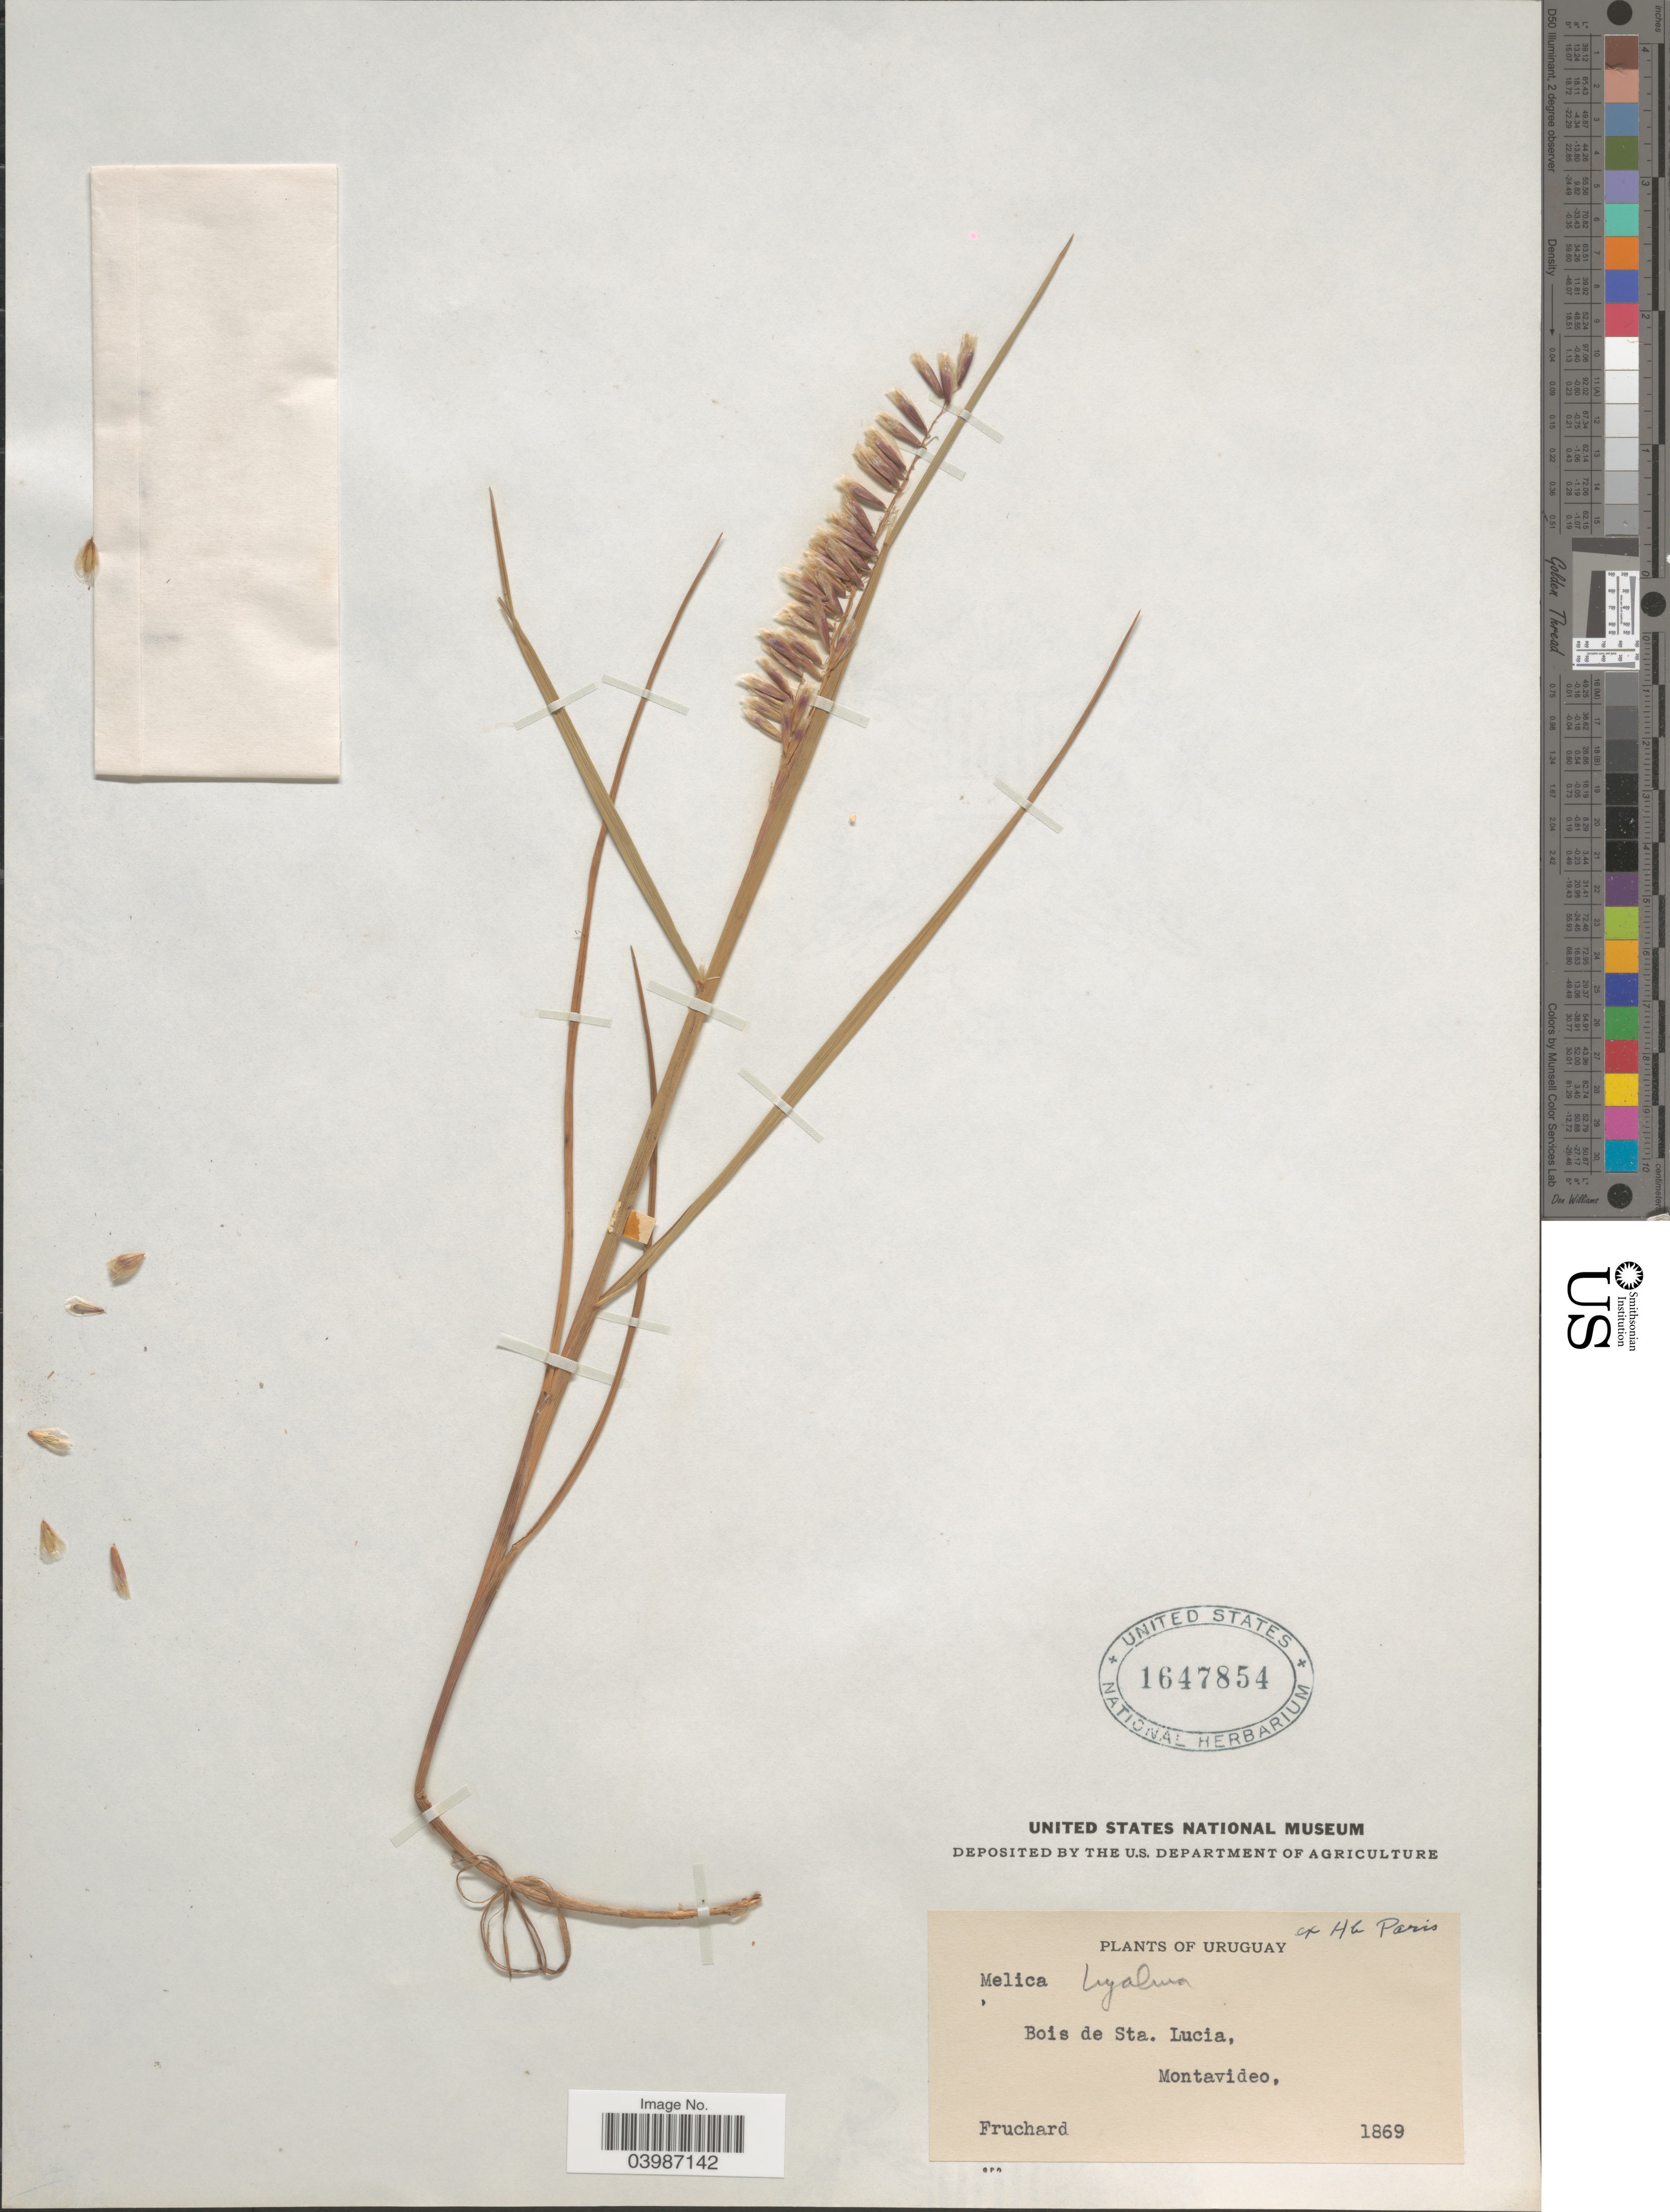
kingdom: Plantae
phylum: Tracheophyta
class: Liliopsida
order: Poales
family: Poaceae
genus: Melica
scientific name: Melica hyalina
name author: Döll in Mart.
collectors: -. Fruchard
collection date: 1869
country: Uruguay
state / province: Montevideo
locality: Bois de Sta. Lucia, Montavideo.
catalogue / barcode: US 1647854